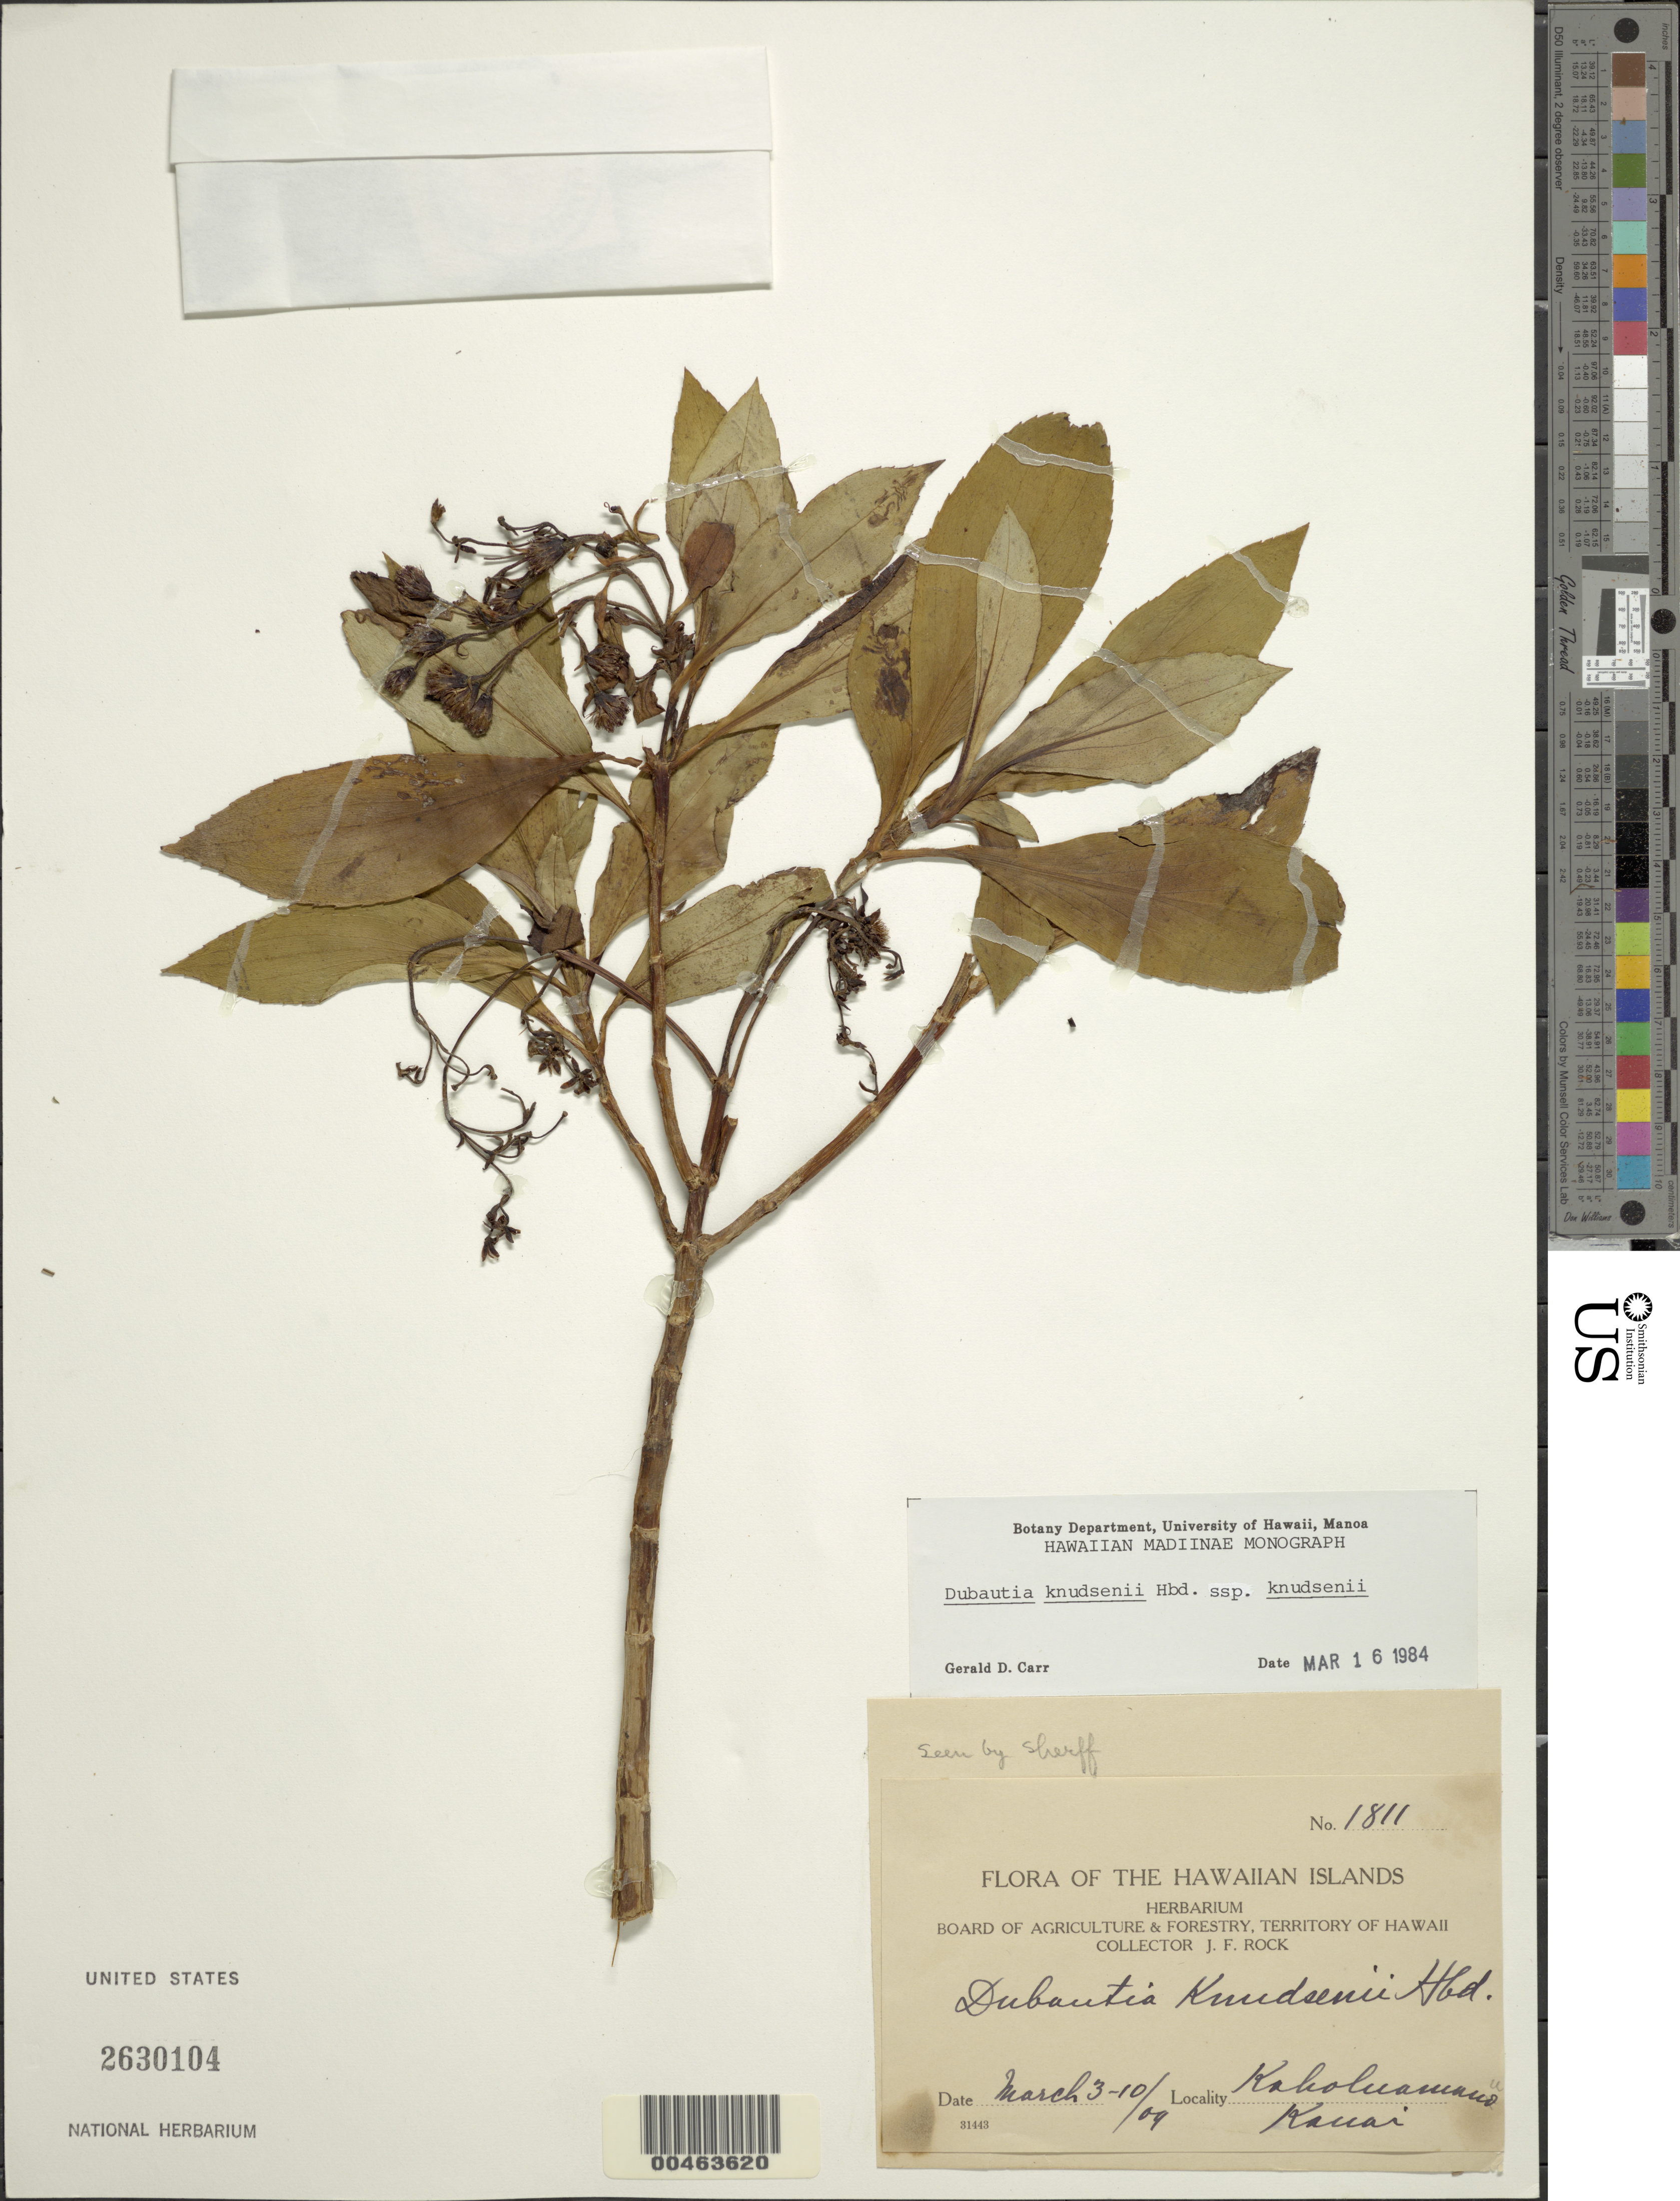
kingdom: Plantae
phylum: Tracheophyta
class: Magnoliopsida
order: Asterales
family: Asteraceae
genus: Dubautia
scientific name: Dubautia knudsenii subsp. knudsenii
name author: Hillebr.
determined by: Carr, G. D.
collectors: J. F. Rock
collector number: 1811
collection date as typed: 3 Mar 1909 to 10 Mar 1909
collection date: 1909-03-03/1909-03-10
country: United States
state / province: Hawaii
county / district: Kauai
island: Kaua'i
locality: Kaholuamanu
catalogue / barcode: US 2630104